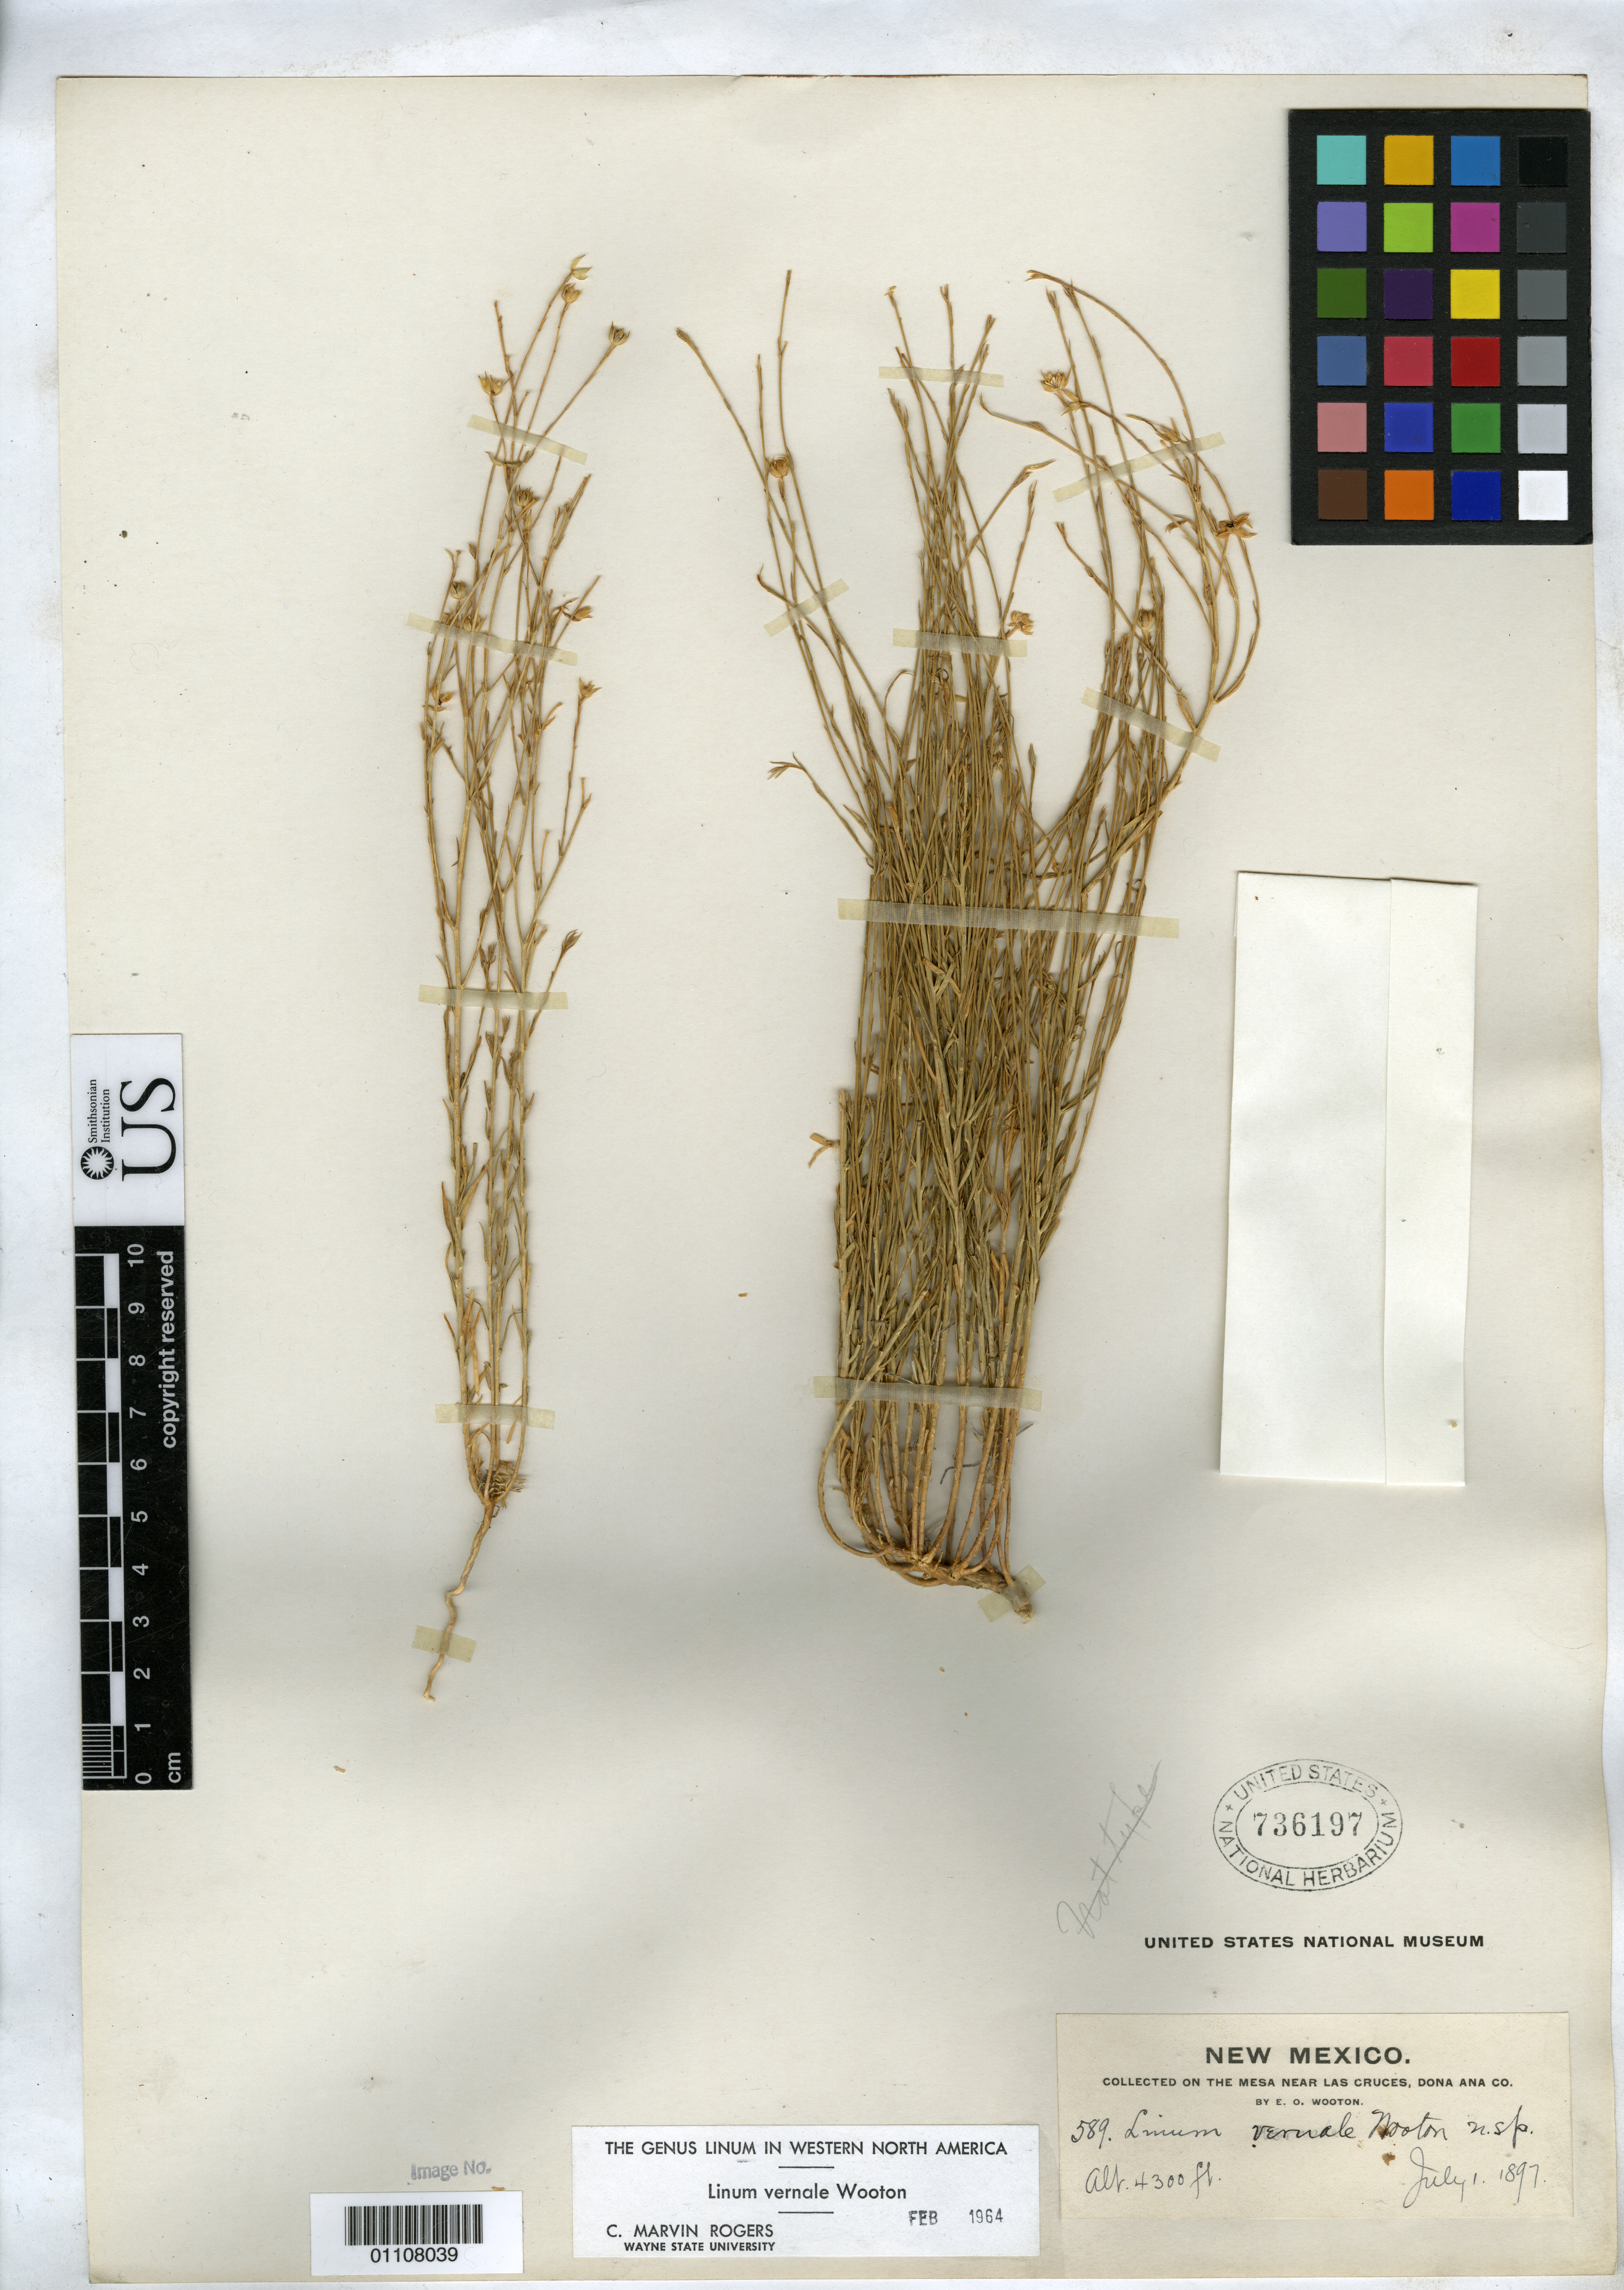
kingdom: Plantae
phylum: Tracheophyta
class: Magnoliopsida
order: Malpighiales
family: Linaceae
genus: Linum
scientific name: Linum vernale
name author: Wooton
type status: Syntype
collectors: E. O. Wooton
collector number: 589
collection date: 1897-07-01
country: United States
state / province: New Mexico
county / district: Dona Ana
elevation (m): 1311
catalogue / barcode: US 736197